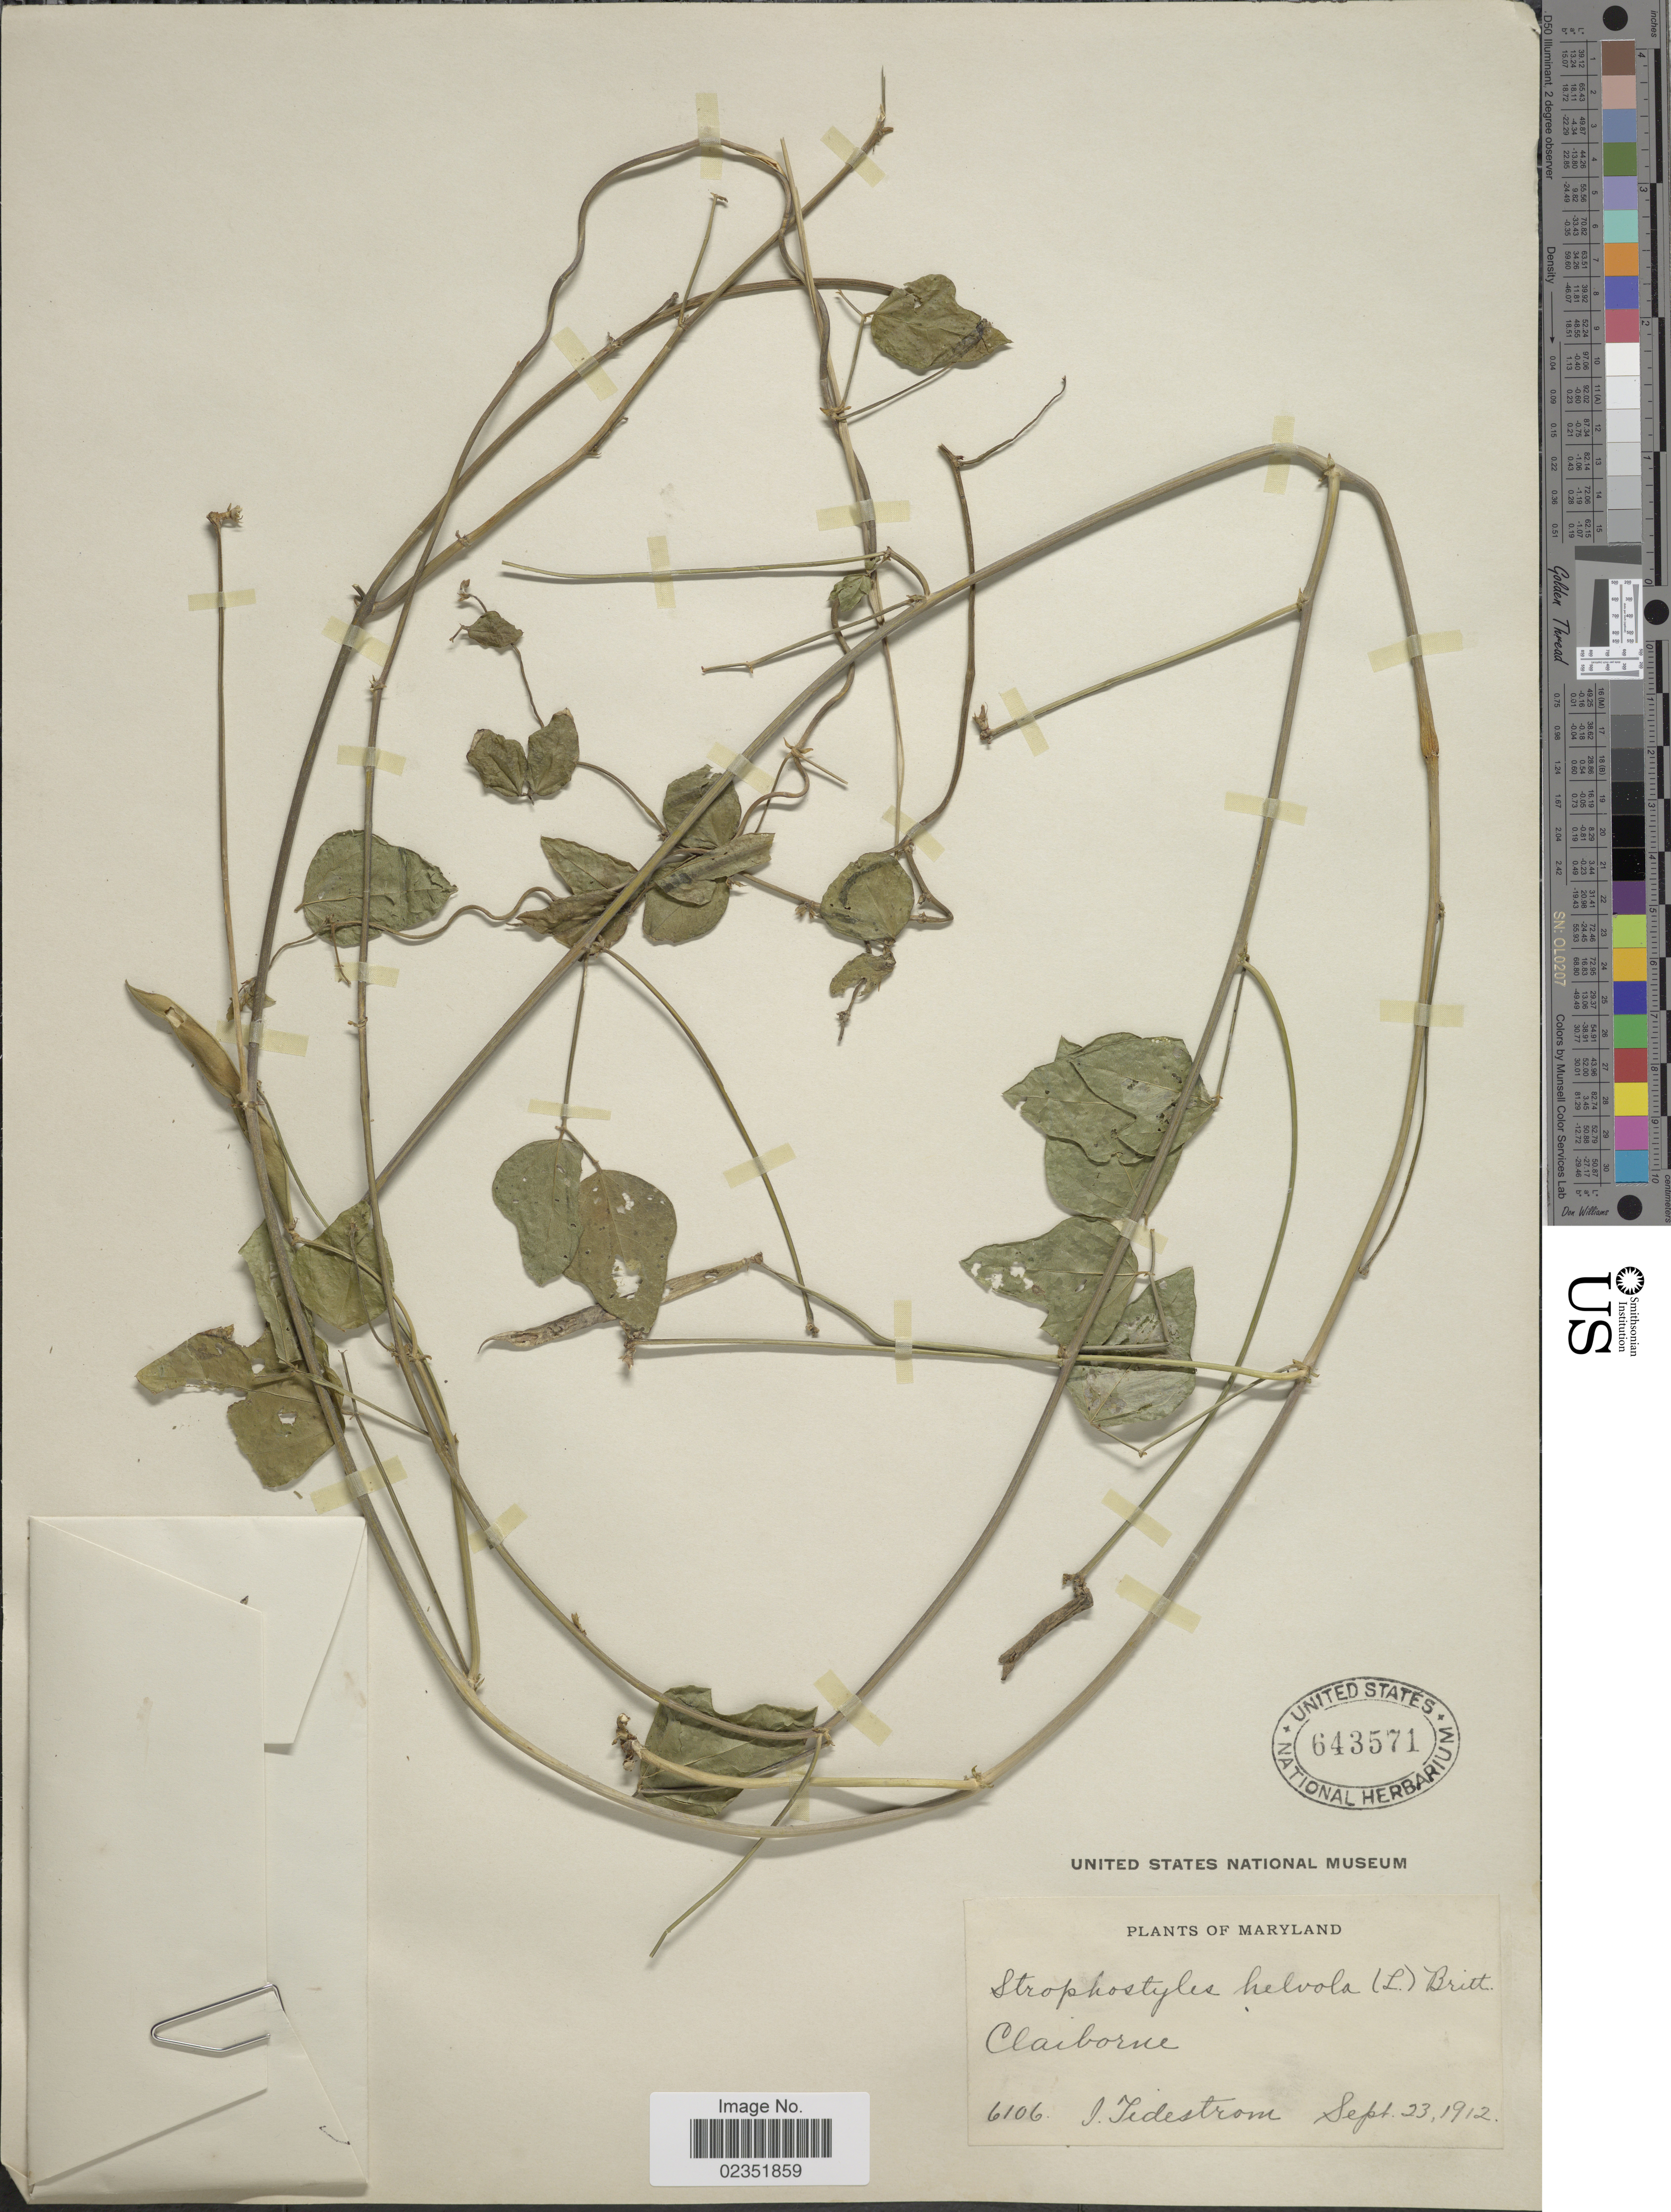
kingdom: Plantae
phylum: Tracheophyta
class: Magnoliopsida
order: Fabales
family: Fabaceae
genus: Strophostyles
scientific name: Strophostyles helvola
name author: (L.) Elliott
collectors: I. F. Tidestrom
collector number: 6106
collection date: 1912-09-23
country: United States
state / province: Maryland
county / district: Talbot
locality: Claiborne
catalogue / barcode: US 643571